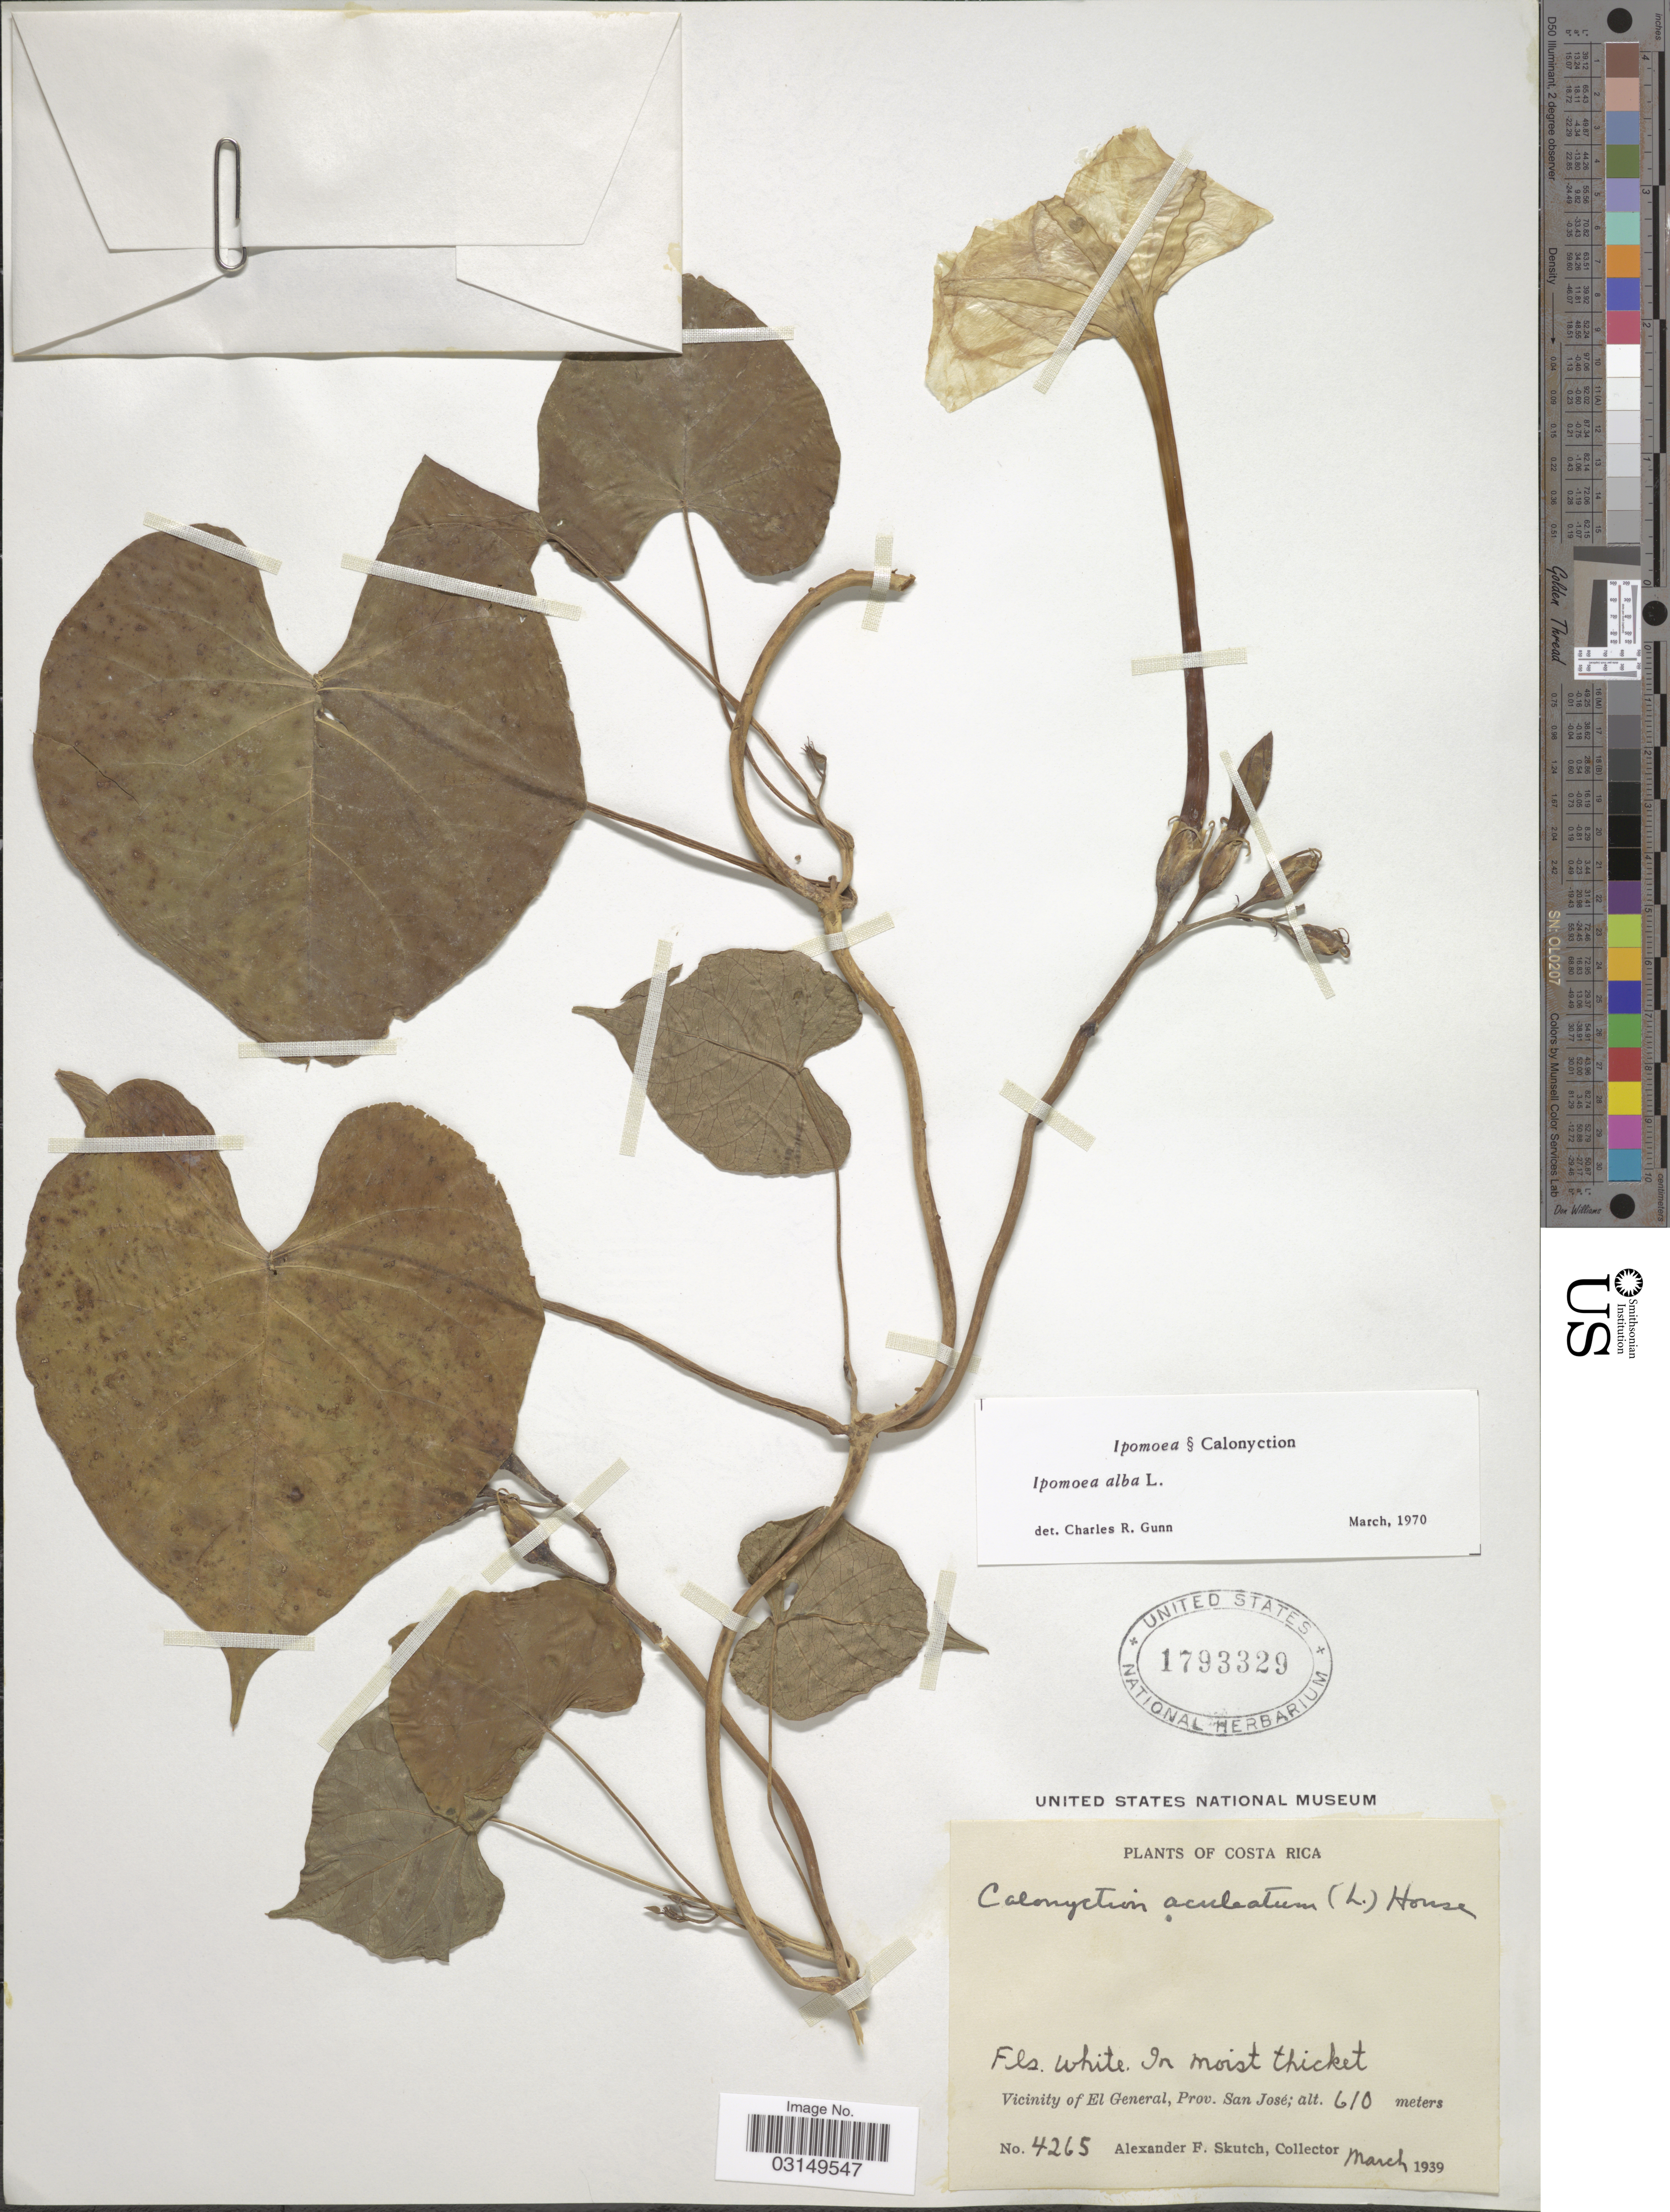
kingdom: Plantae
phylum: Tracheophyta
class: Magnoliopsida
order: Solanales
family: Convolvulaceae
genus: Ipomoea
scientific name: Ipomoea alba L.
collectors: A. F. Skutch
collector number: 4265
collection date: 1939-03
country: Costa Rica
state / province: San José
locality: Vicinity of El General.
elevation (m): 610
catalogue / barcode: US 1793329